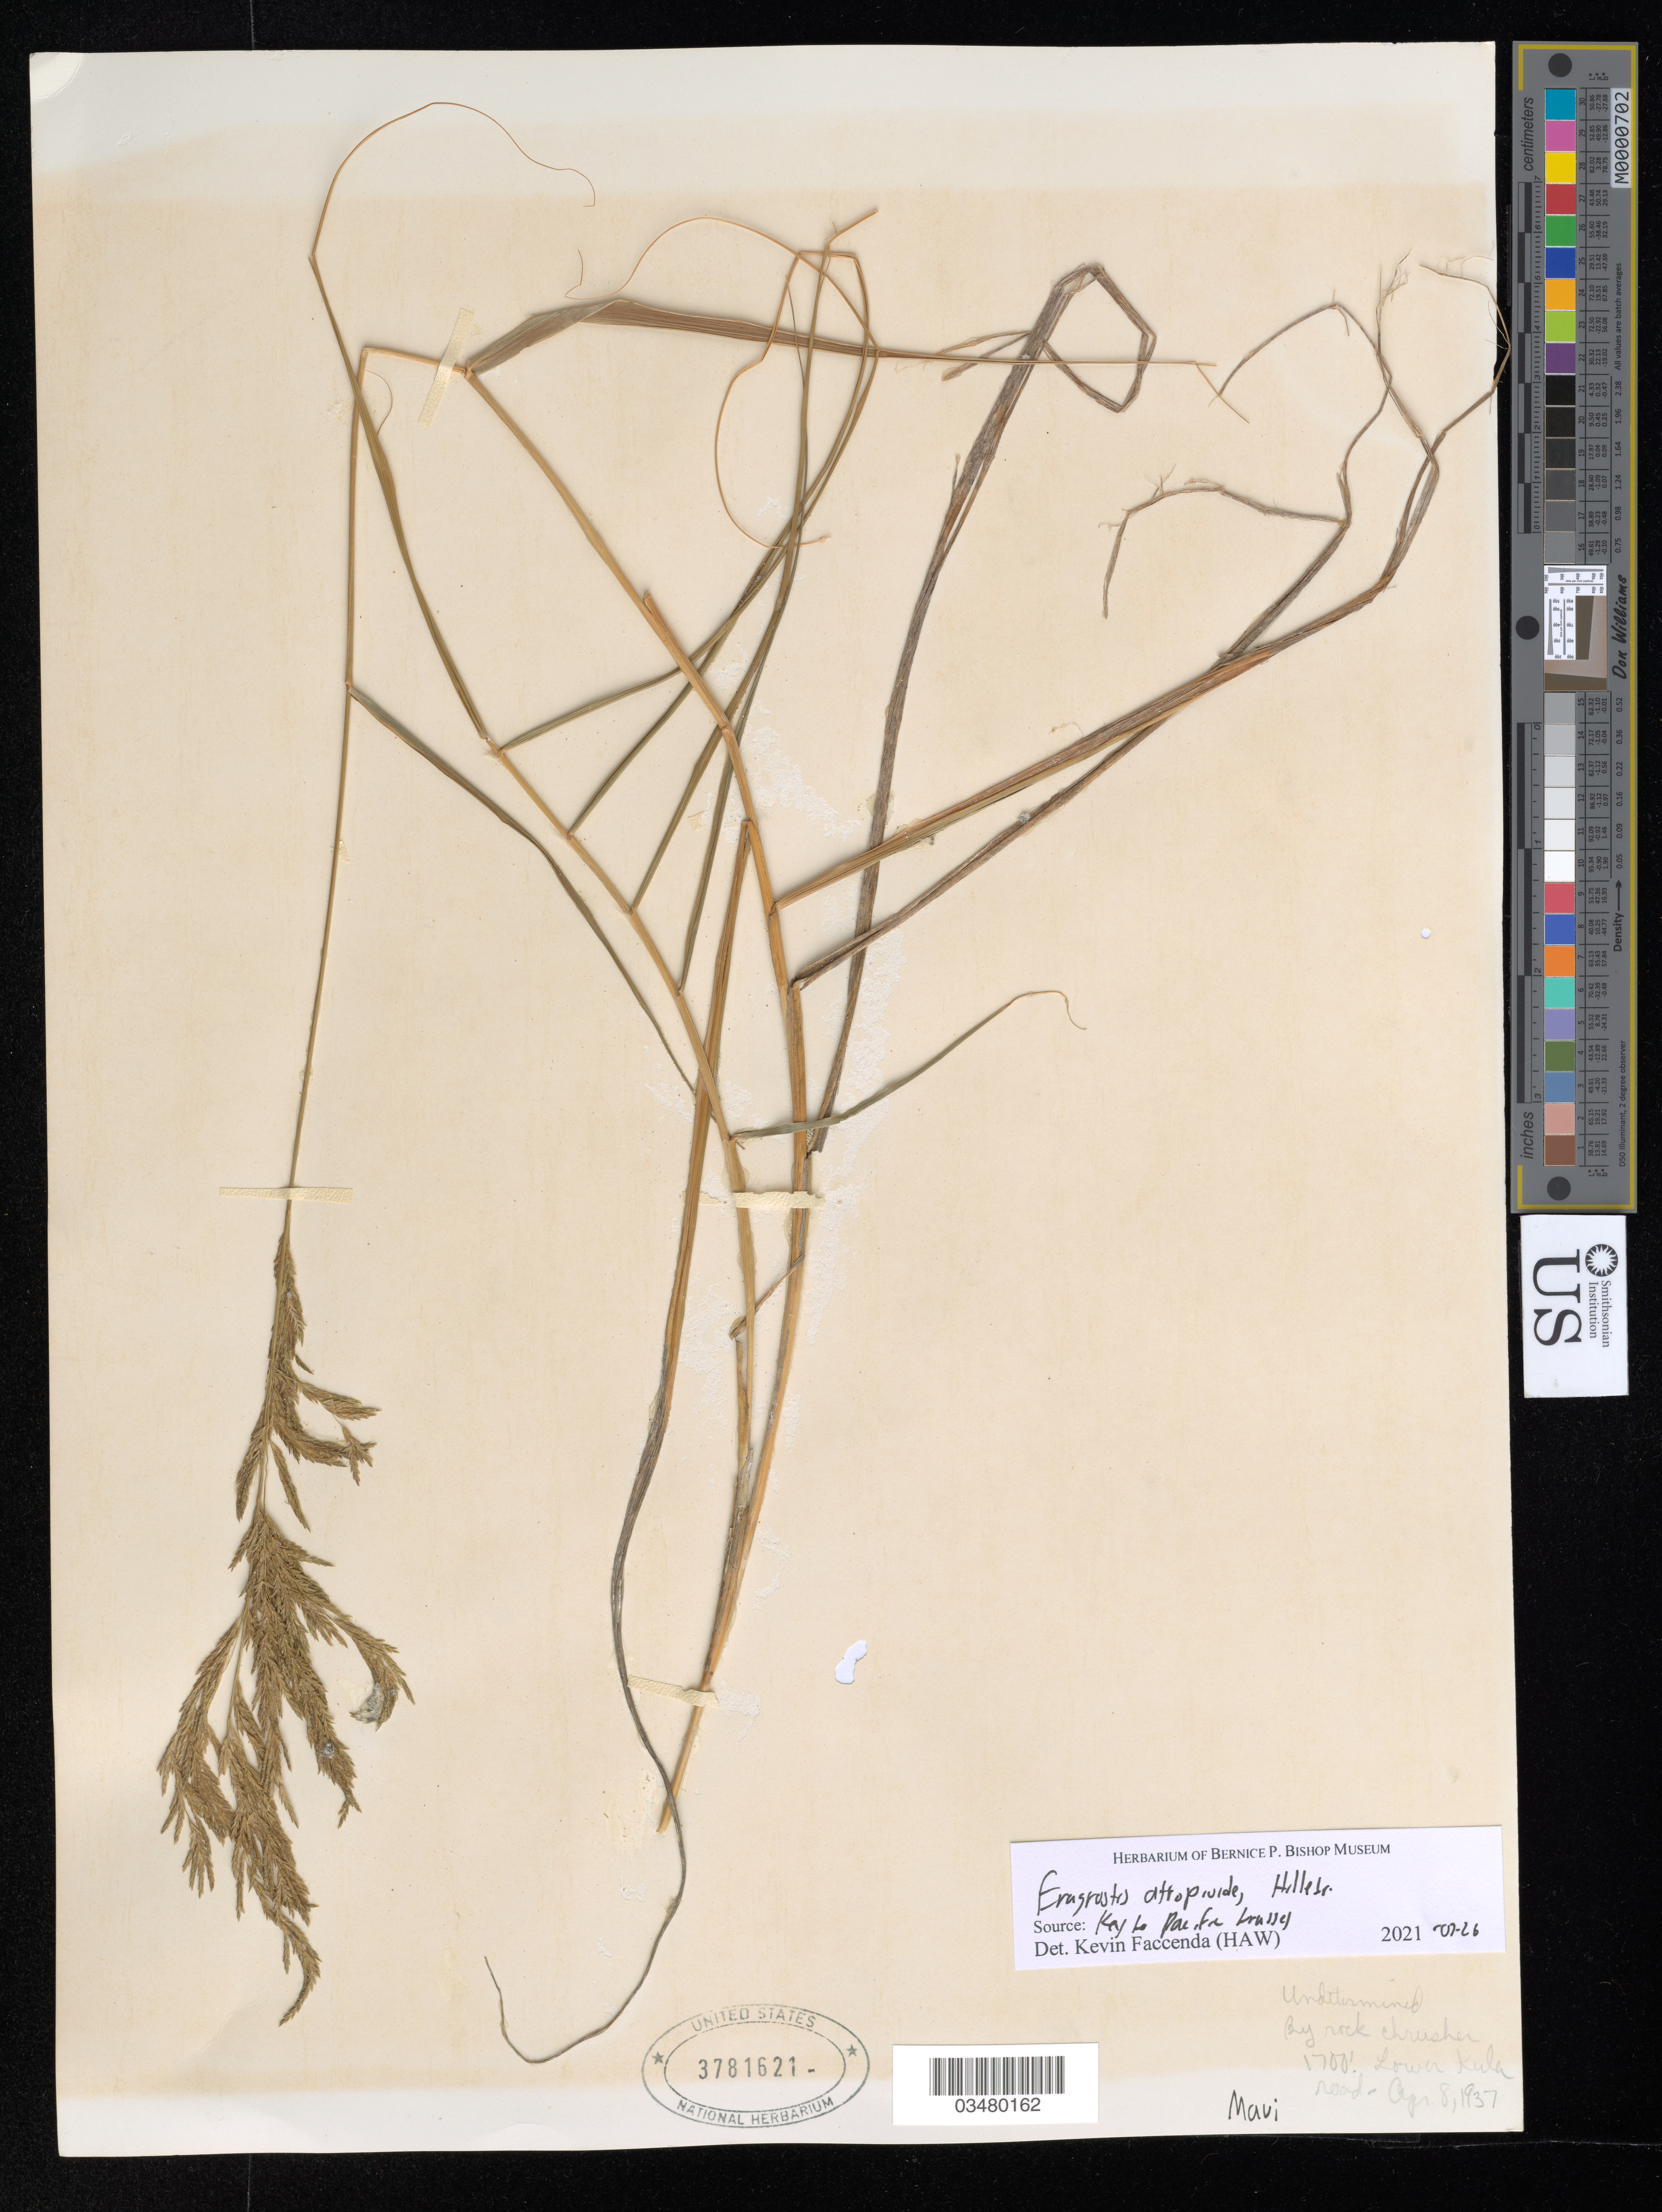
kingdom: Plantae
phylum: Tracheophyta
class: Liliopsida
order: Poales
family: Poaceae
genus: Eragrostis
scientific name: Eragrostis atropioides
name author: Hillebr.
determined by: Faccenda, K.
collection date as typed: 8 Apr 1937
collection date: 1937-04-08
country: United States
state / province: Hawaii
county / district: Maui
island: Maui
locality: Lower Kula Road, by rock crusher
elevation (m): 518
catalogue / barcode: US 3781621